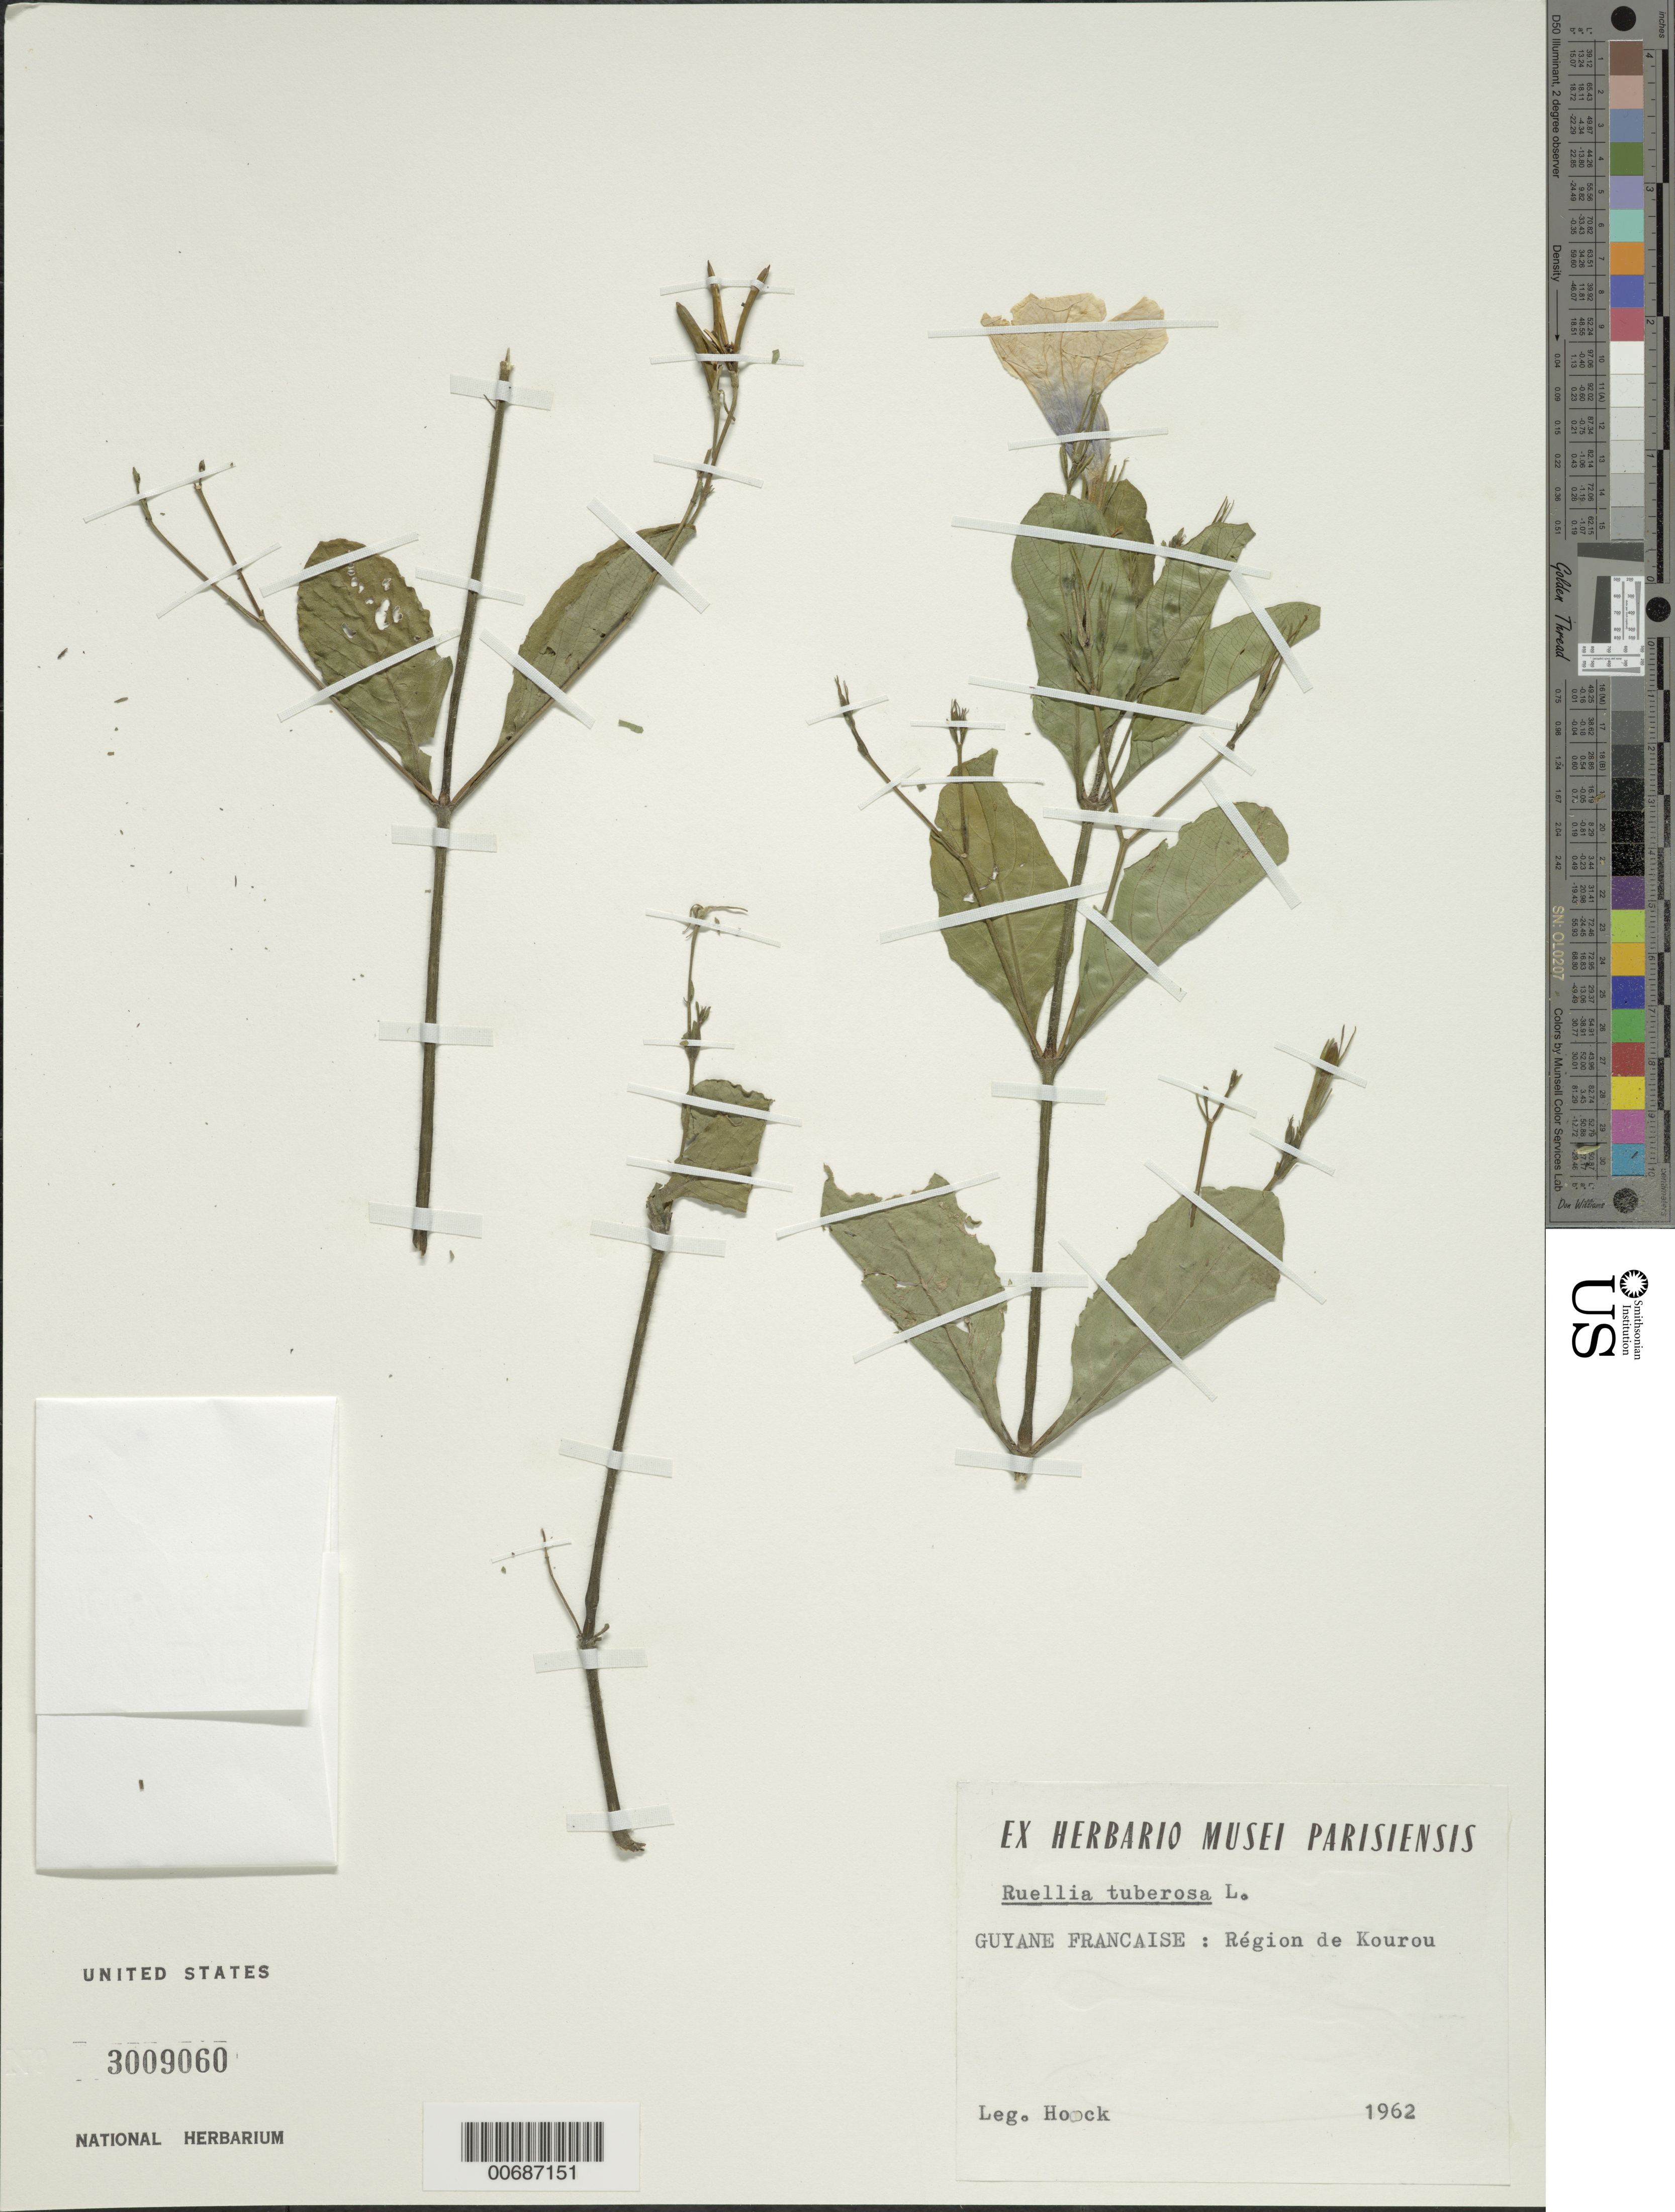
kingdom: Plantae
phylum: Tracheophyta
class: Magnoliopsida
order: Lamiales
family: Acanthaceae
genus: Ruellia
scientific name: Ruellia tuberosa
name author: L.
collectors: J. Hoock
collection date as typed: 1962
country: French Guiana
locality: Kourou, Region de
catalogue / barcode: US 3009060